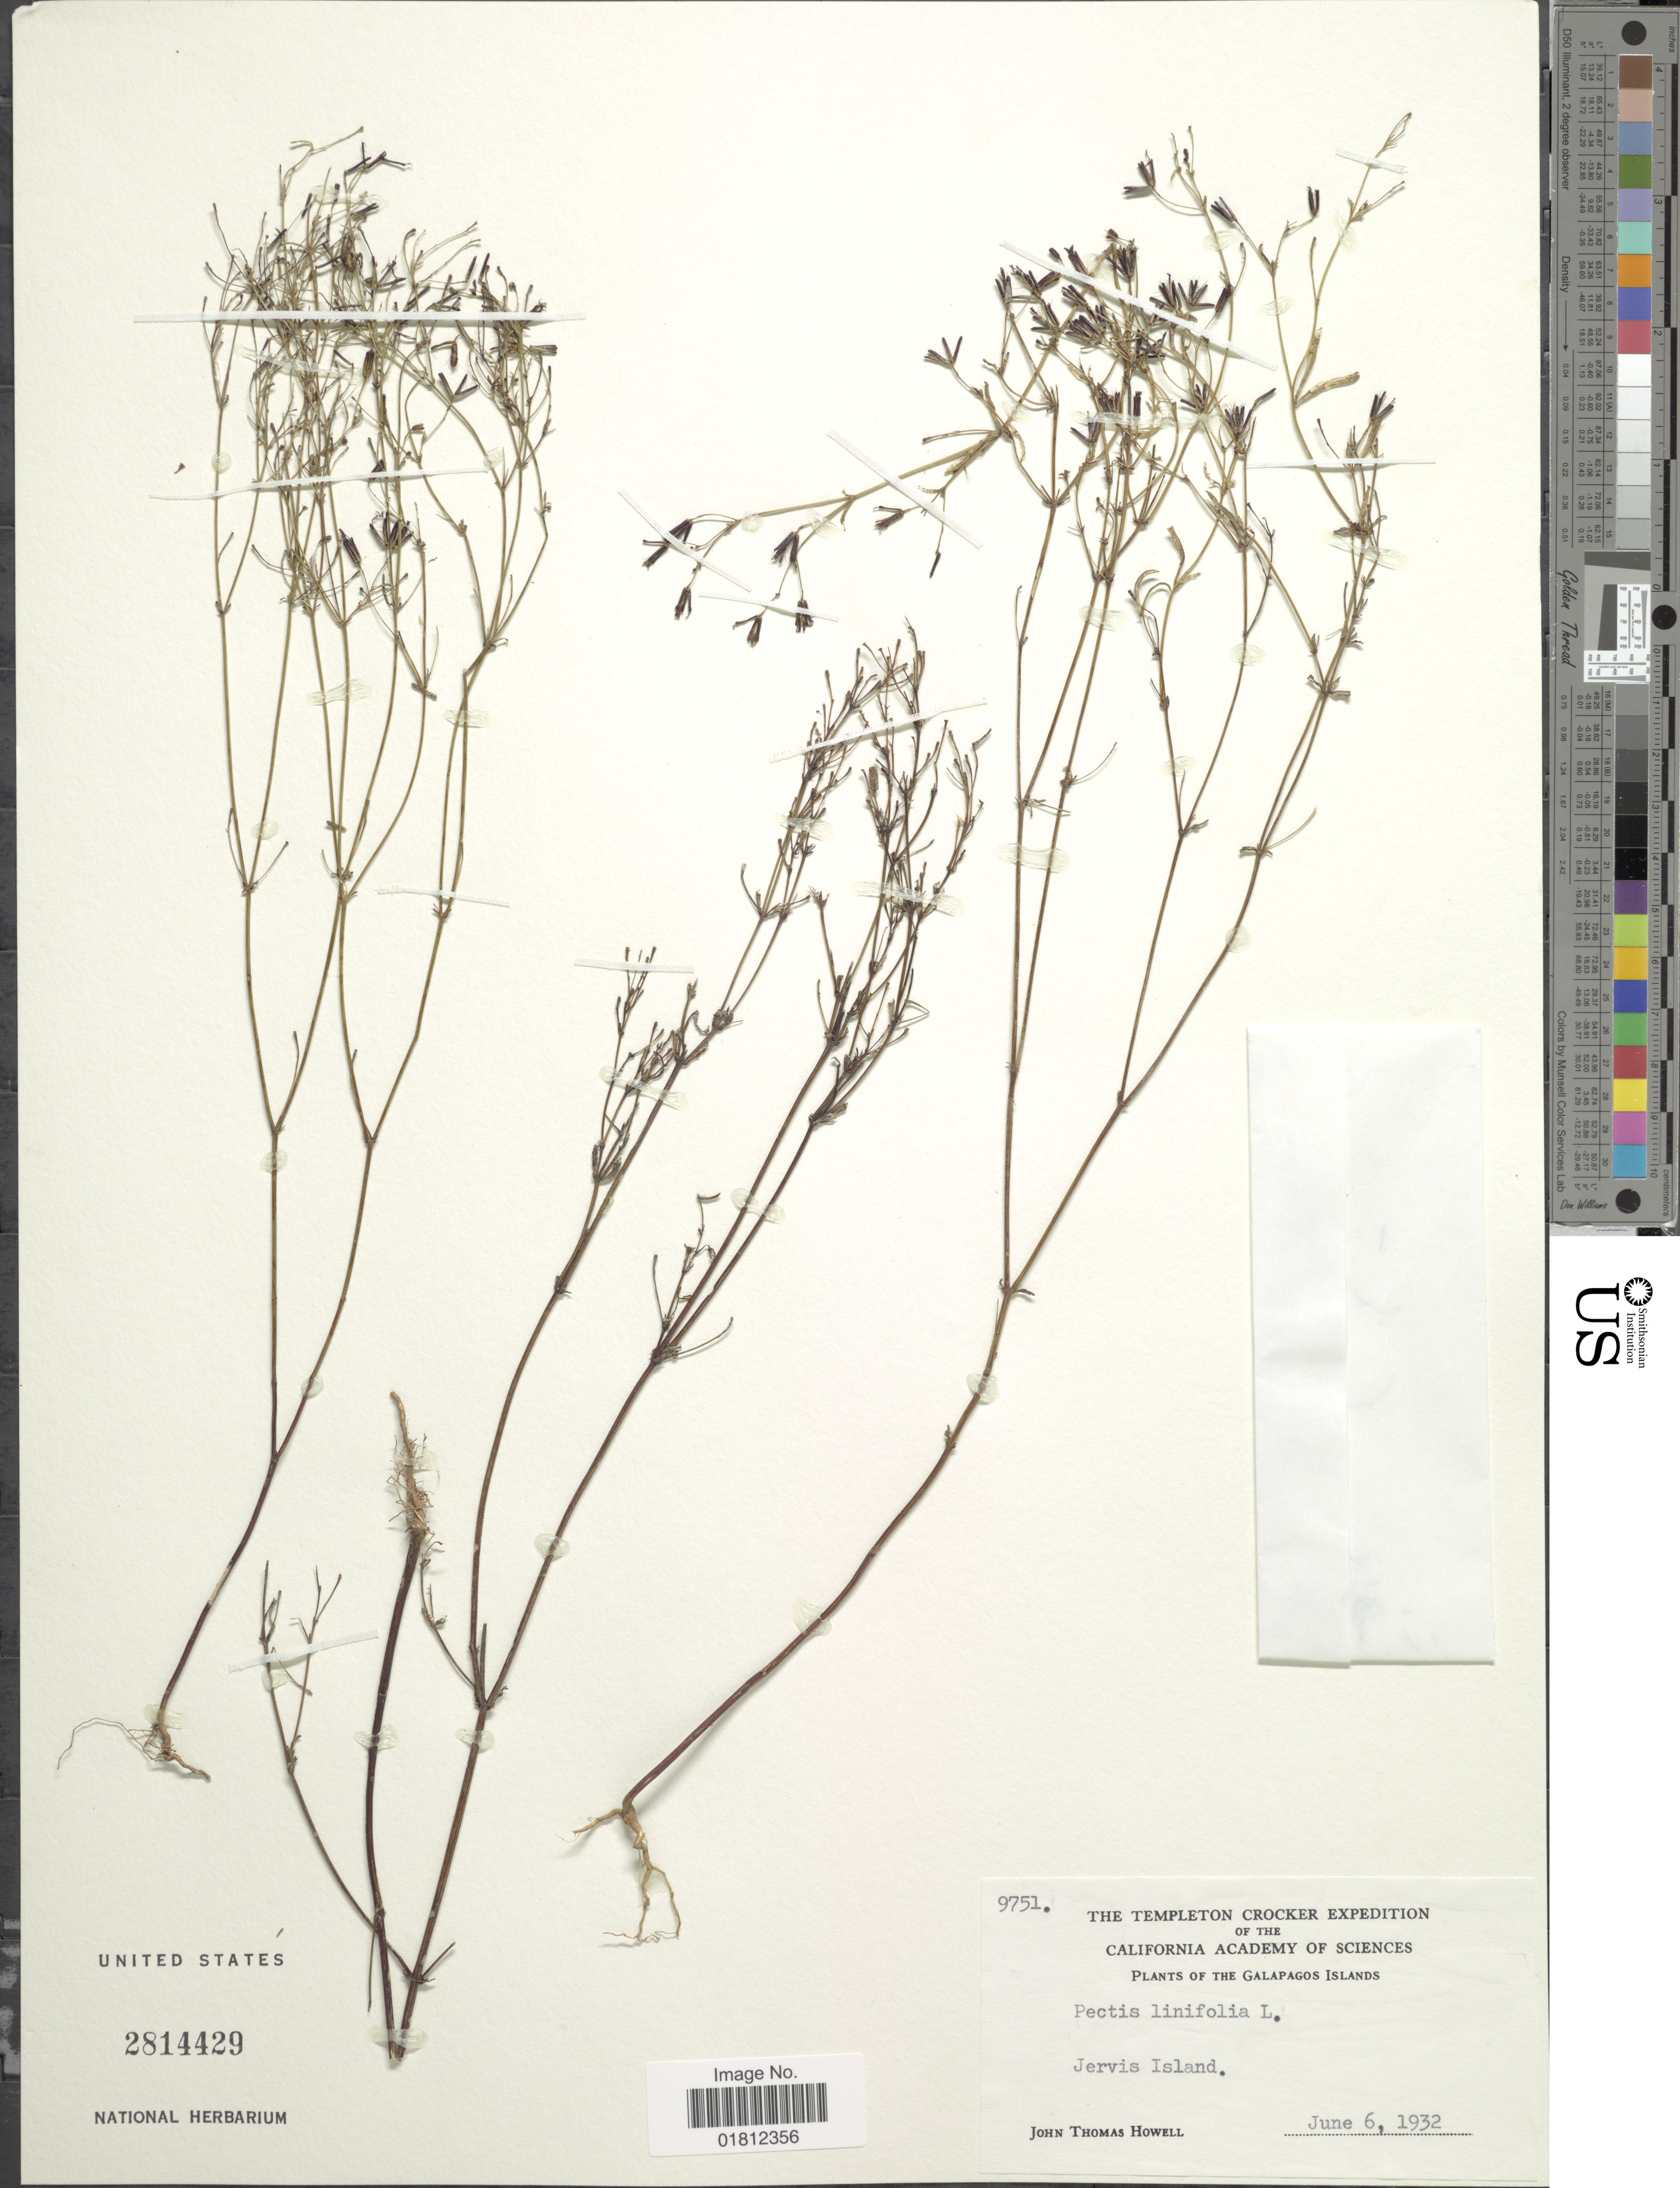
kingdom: Plantae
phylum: Tracheophyta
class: Magnoliopsida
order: Asterales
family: Asteraceae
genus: Pectis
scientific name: Pectis linifolia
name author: L.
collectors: J. T. Howell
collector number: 9751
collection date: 1932-06-06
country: Ecuador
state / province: Colón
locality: Jervis Island. Galapagos Island.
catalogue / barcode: US 2814429